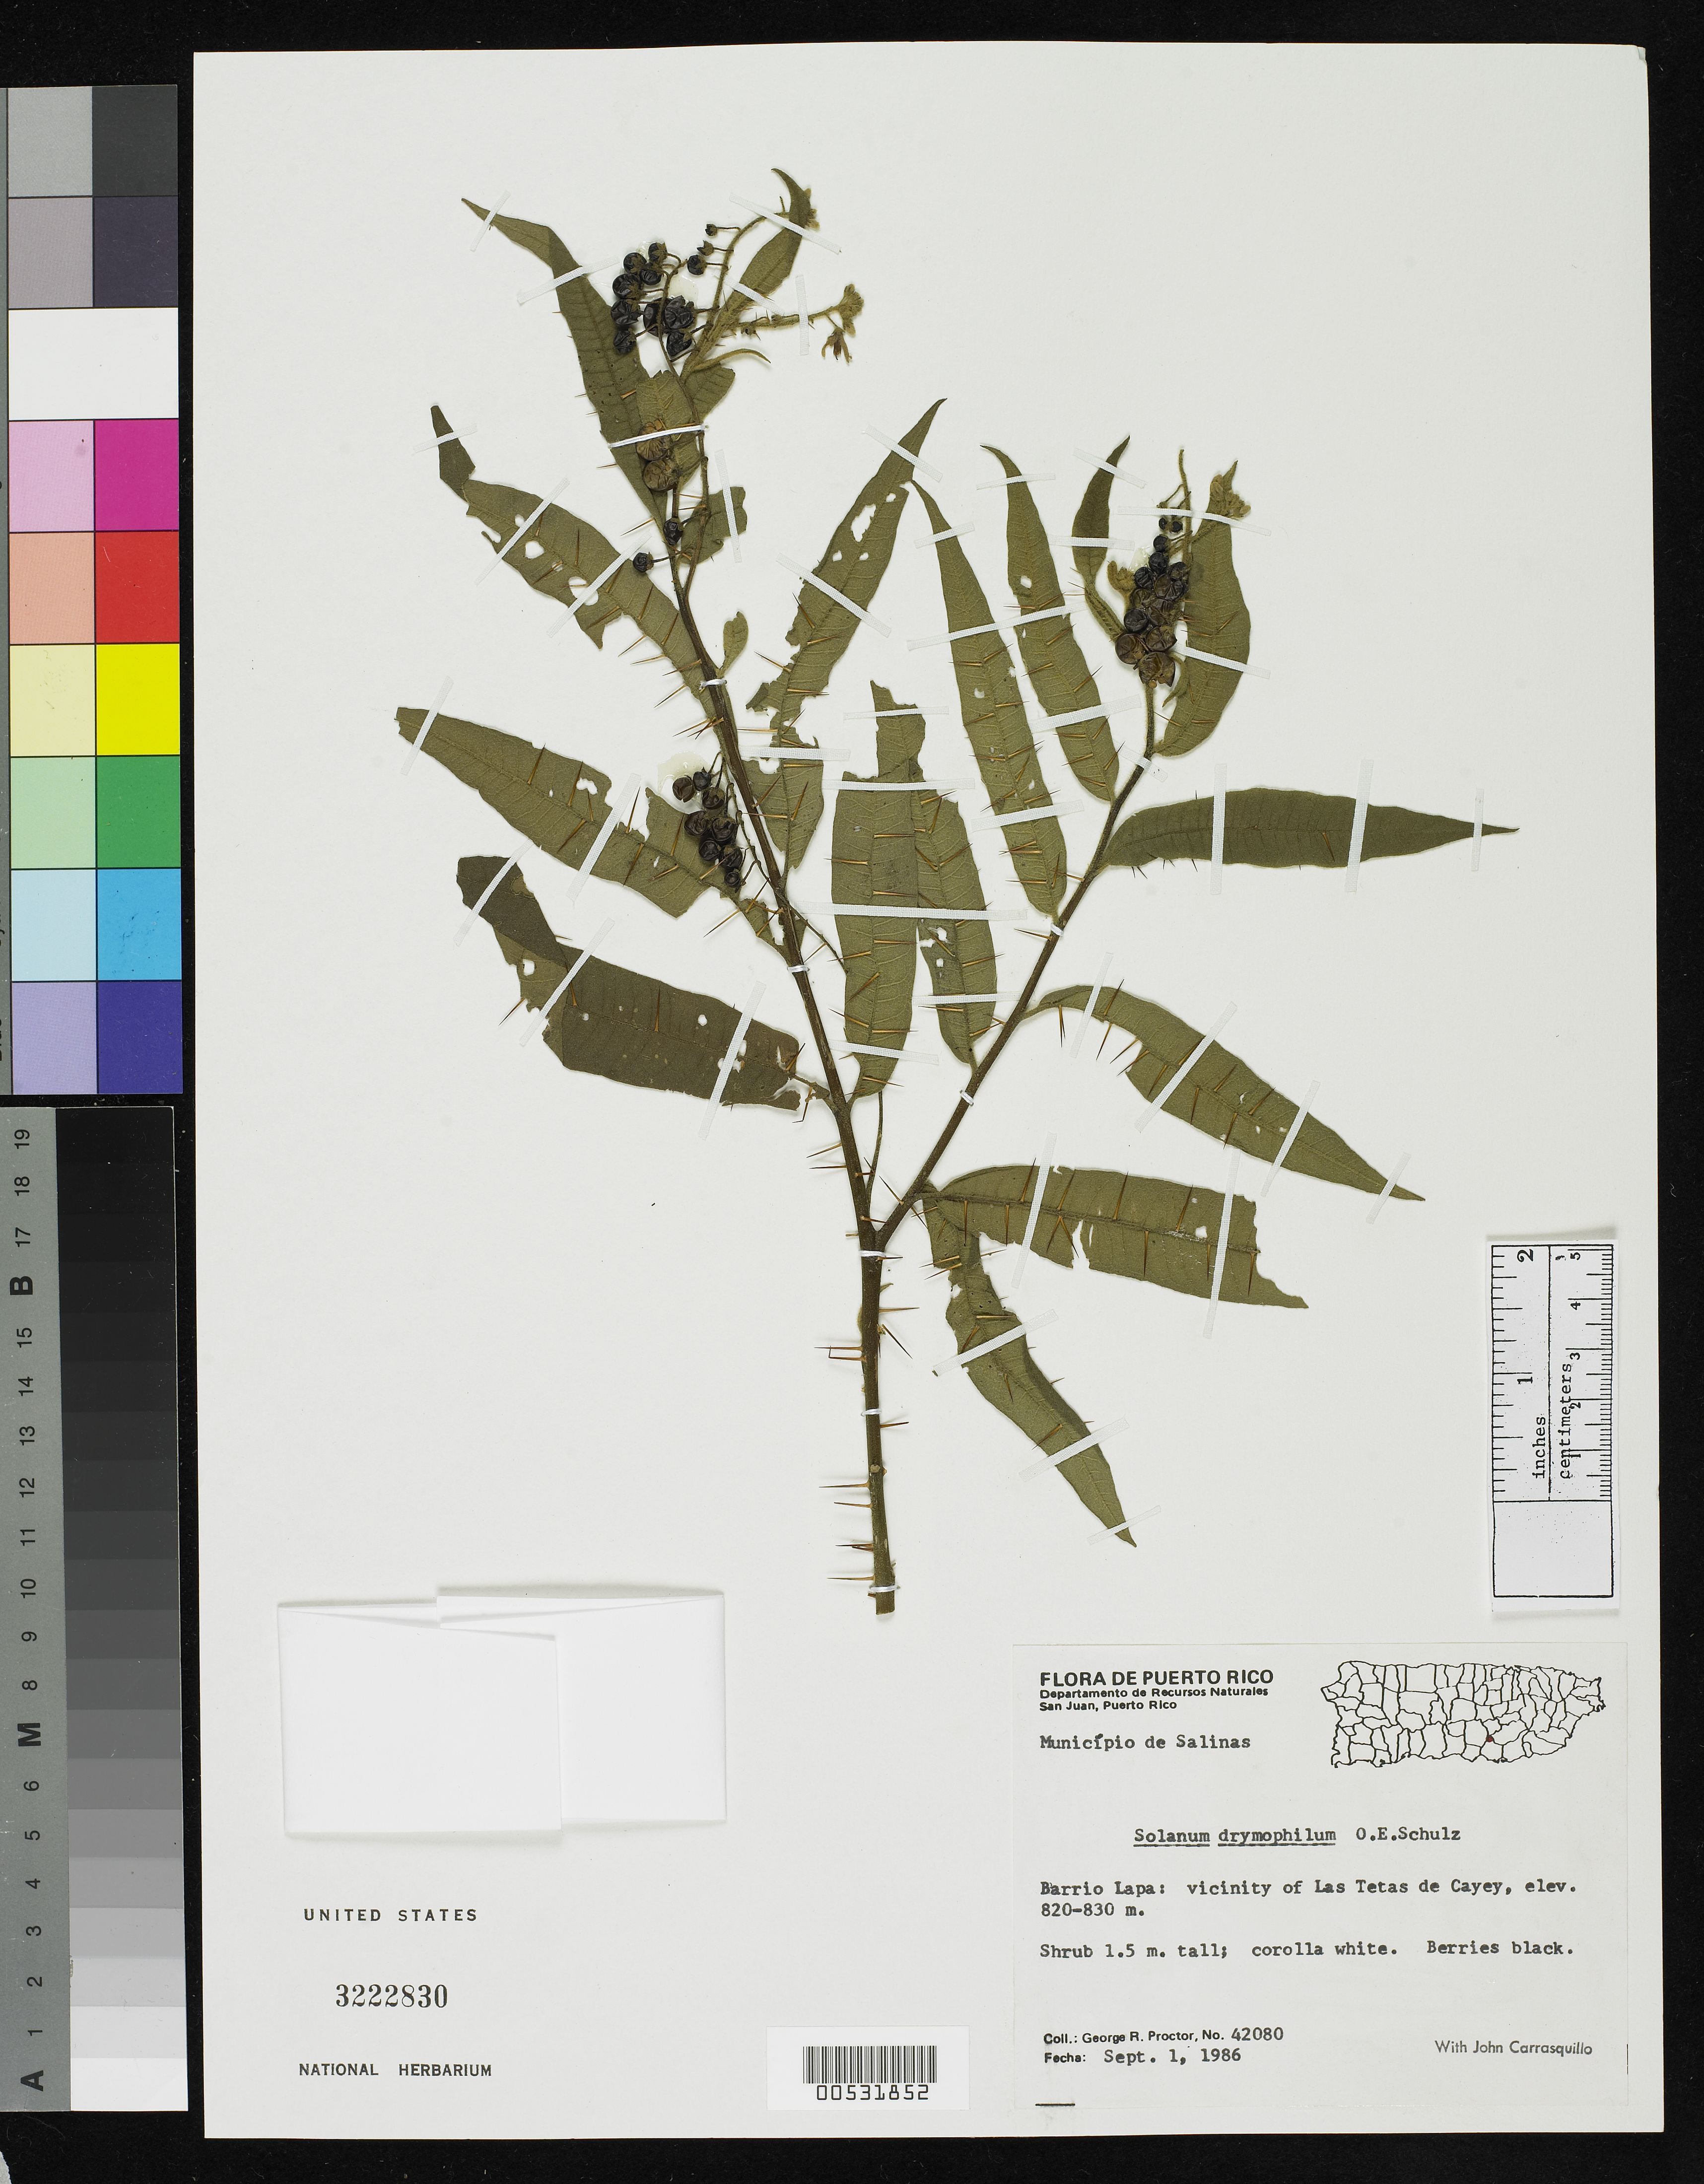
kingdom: Plantae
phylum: Tracheophyta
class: Magnoliopsida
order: Solanales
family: Solanaceae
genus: Solanum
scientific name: Solanum drymophilum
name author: O.E. Schulz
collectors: G. R. Proctor & J. Carrasquillo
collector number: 42080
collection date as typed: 01 Sep 1986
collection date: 1986-09-01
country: Puerto Rico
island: Greater Antilles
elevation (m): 820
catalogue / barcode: US 3222830